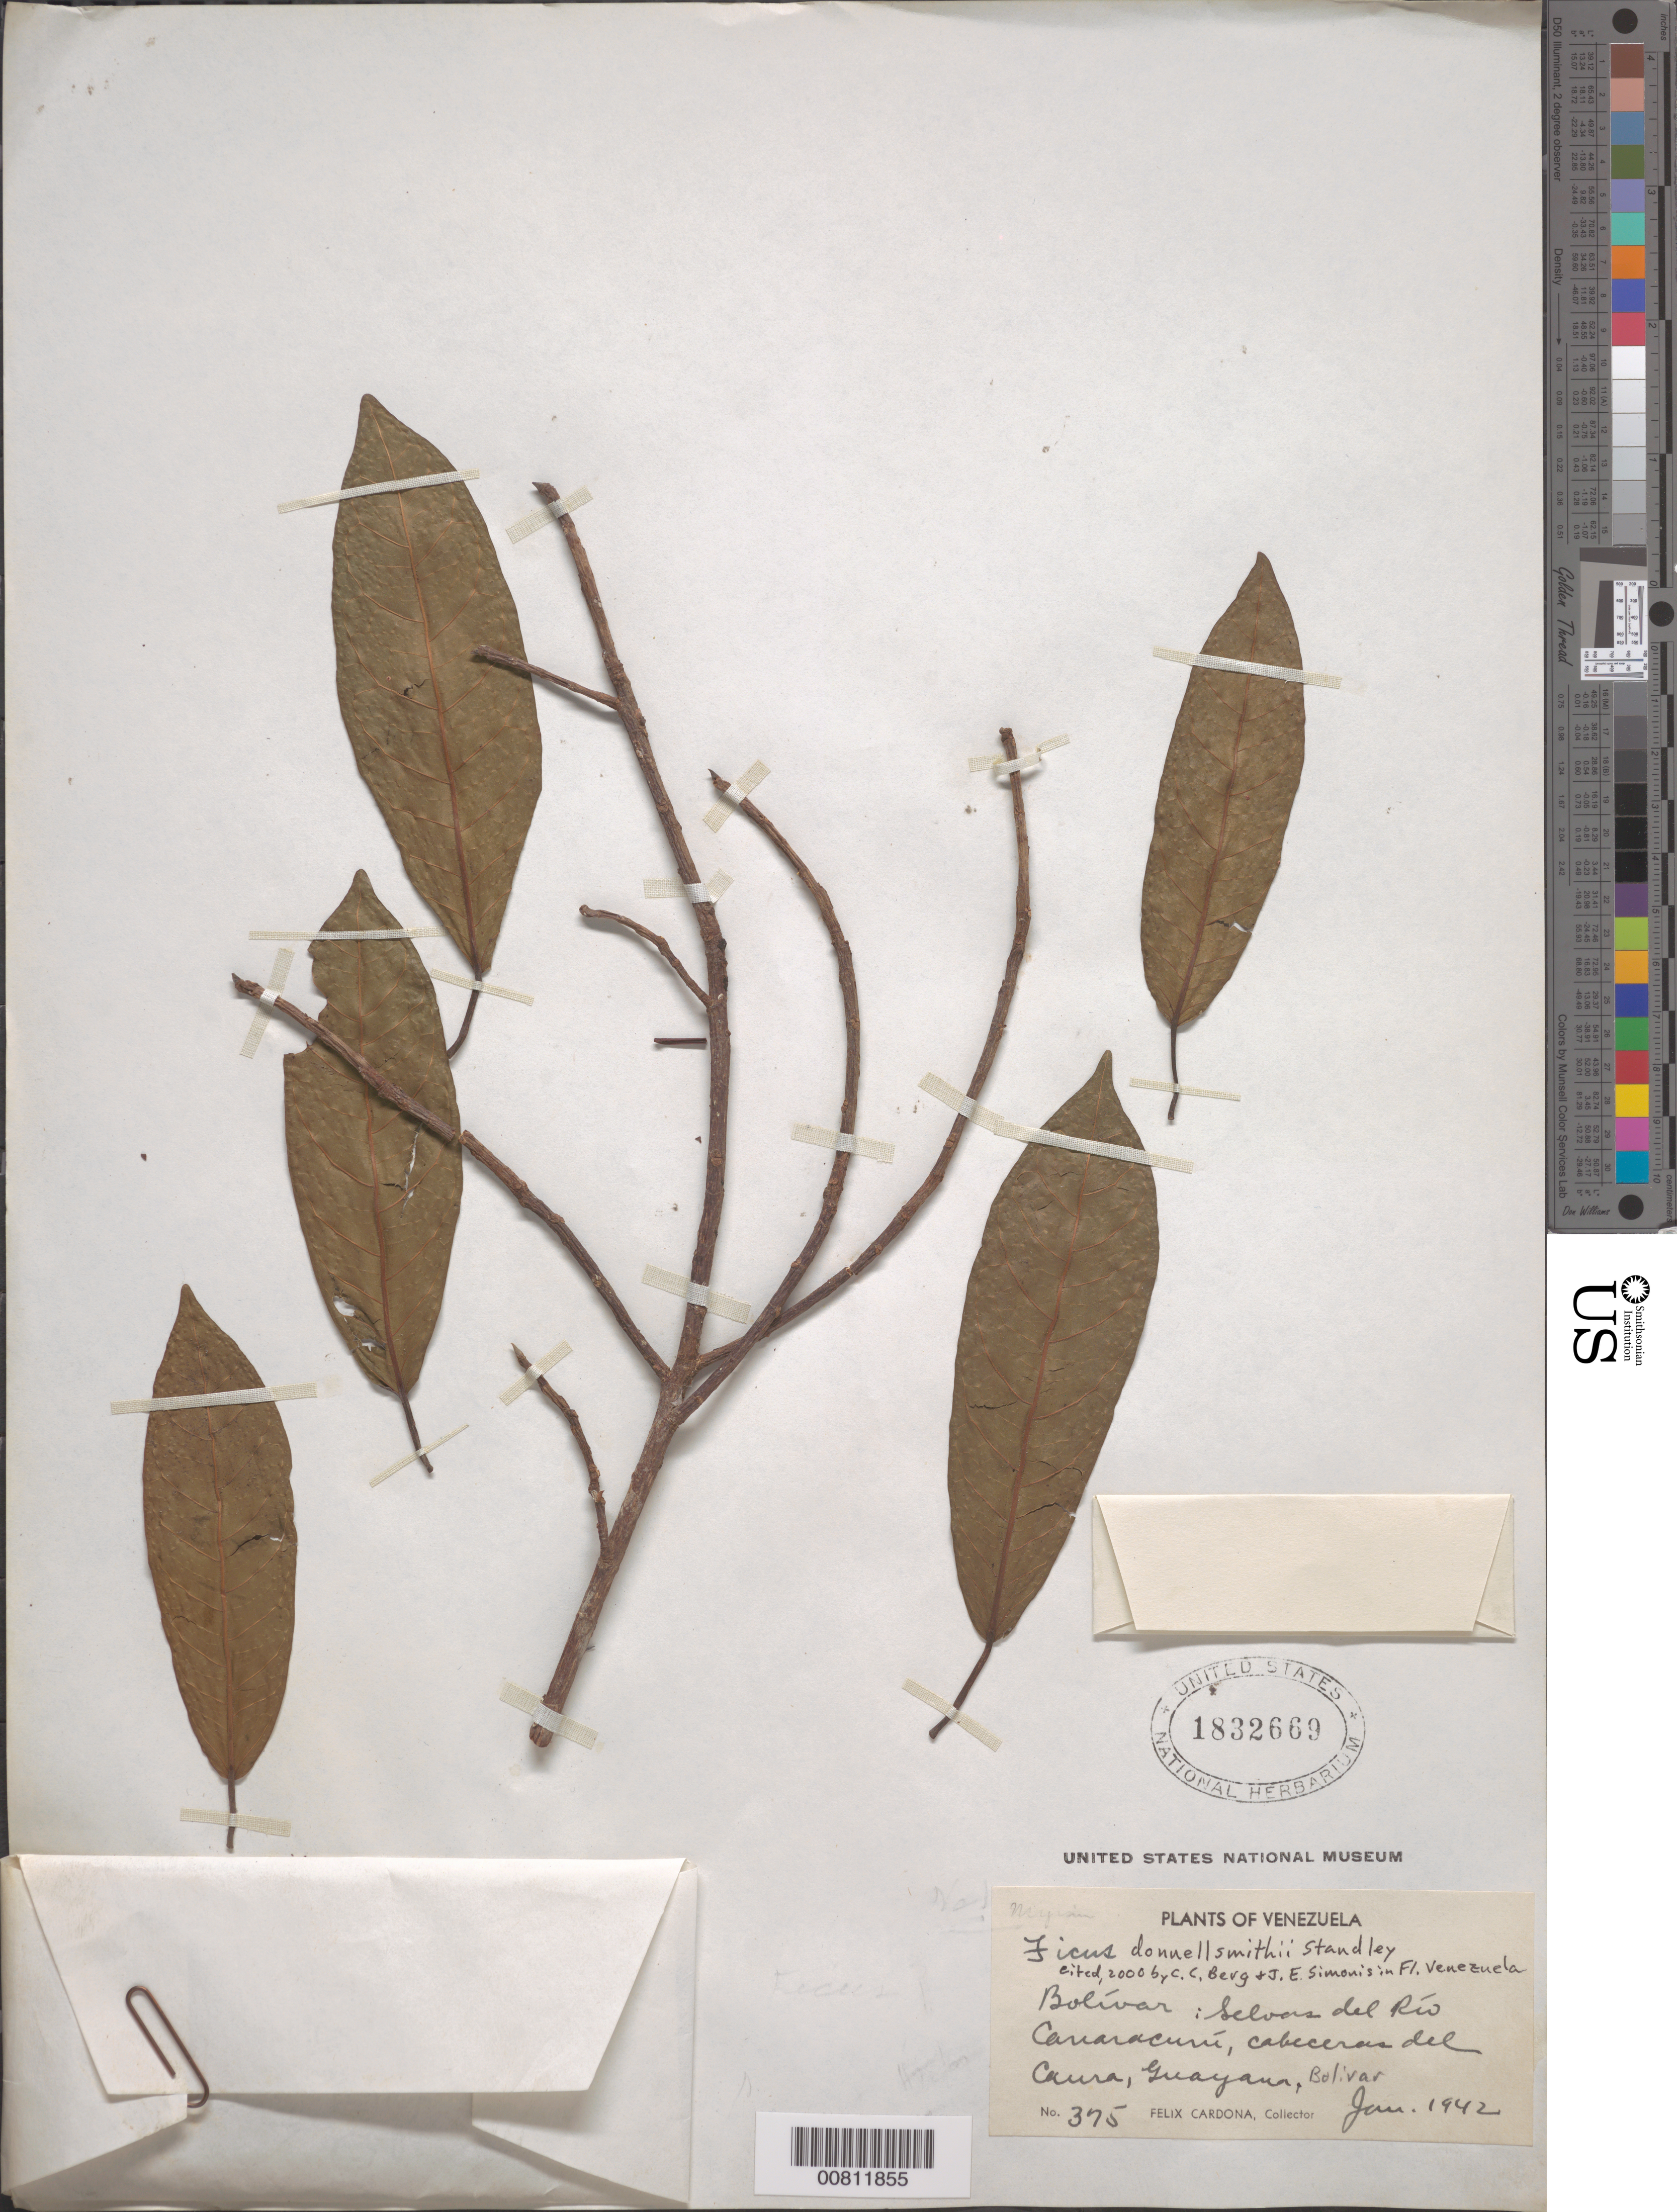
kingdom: Plantae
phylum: Tracheophyta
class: Magnoliopsida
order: Rosales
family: Moraceae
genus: Ficus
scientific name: Ficus donnell-smithii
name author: Standl.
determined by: Berg, C. C.; Simonis, J. E.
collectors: F. Cardona Puig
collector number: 375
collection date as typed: Jan-42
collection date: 1942-01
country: Venezuela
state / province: Bolívar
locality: Canaracuní, Río Caura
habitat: Selvas del río; cabeceras del río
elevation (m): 600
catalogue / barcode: US 1832669